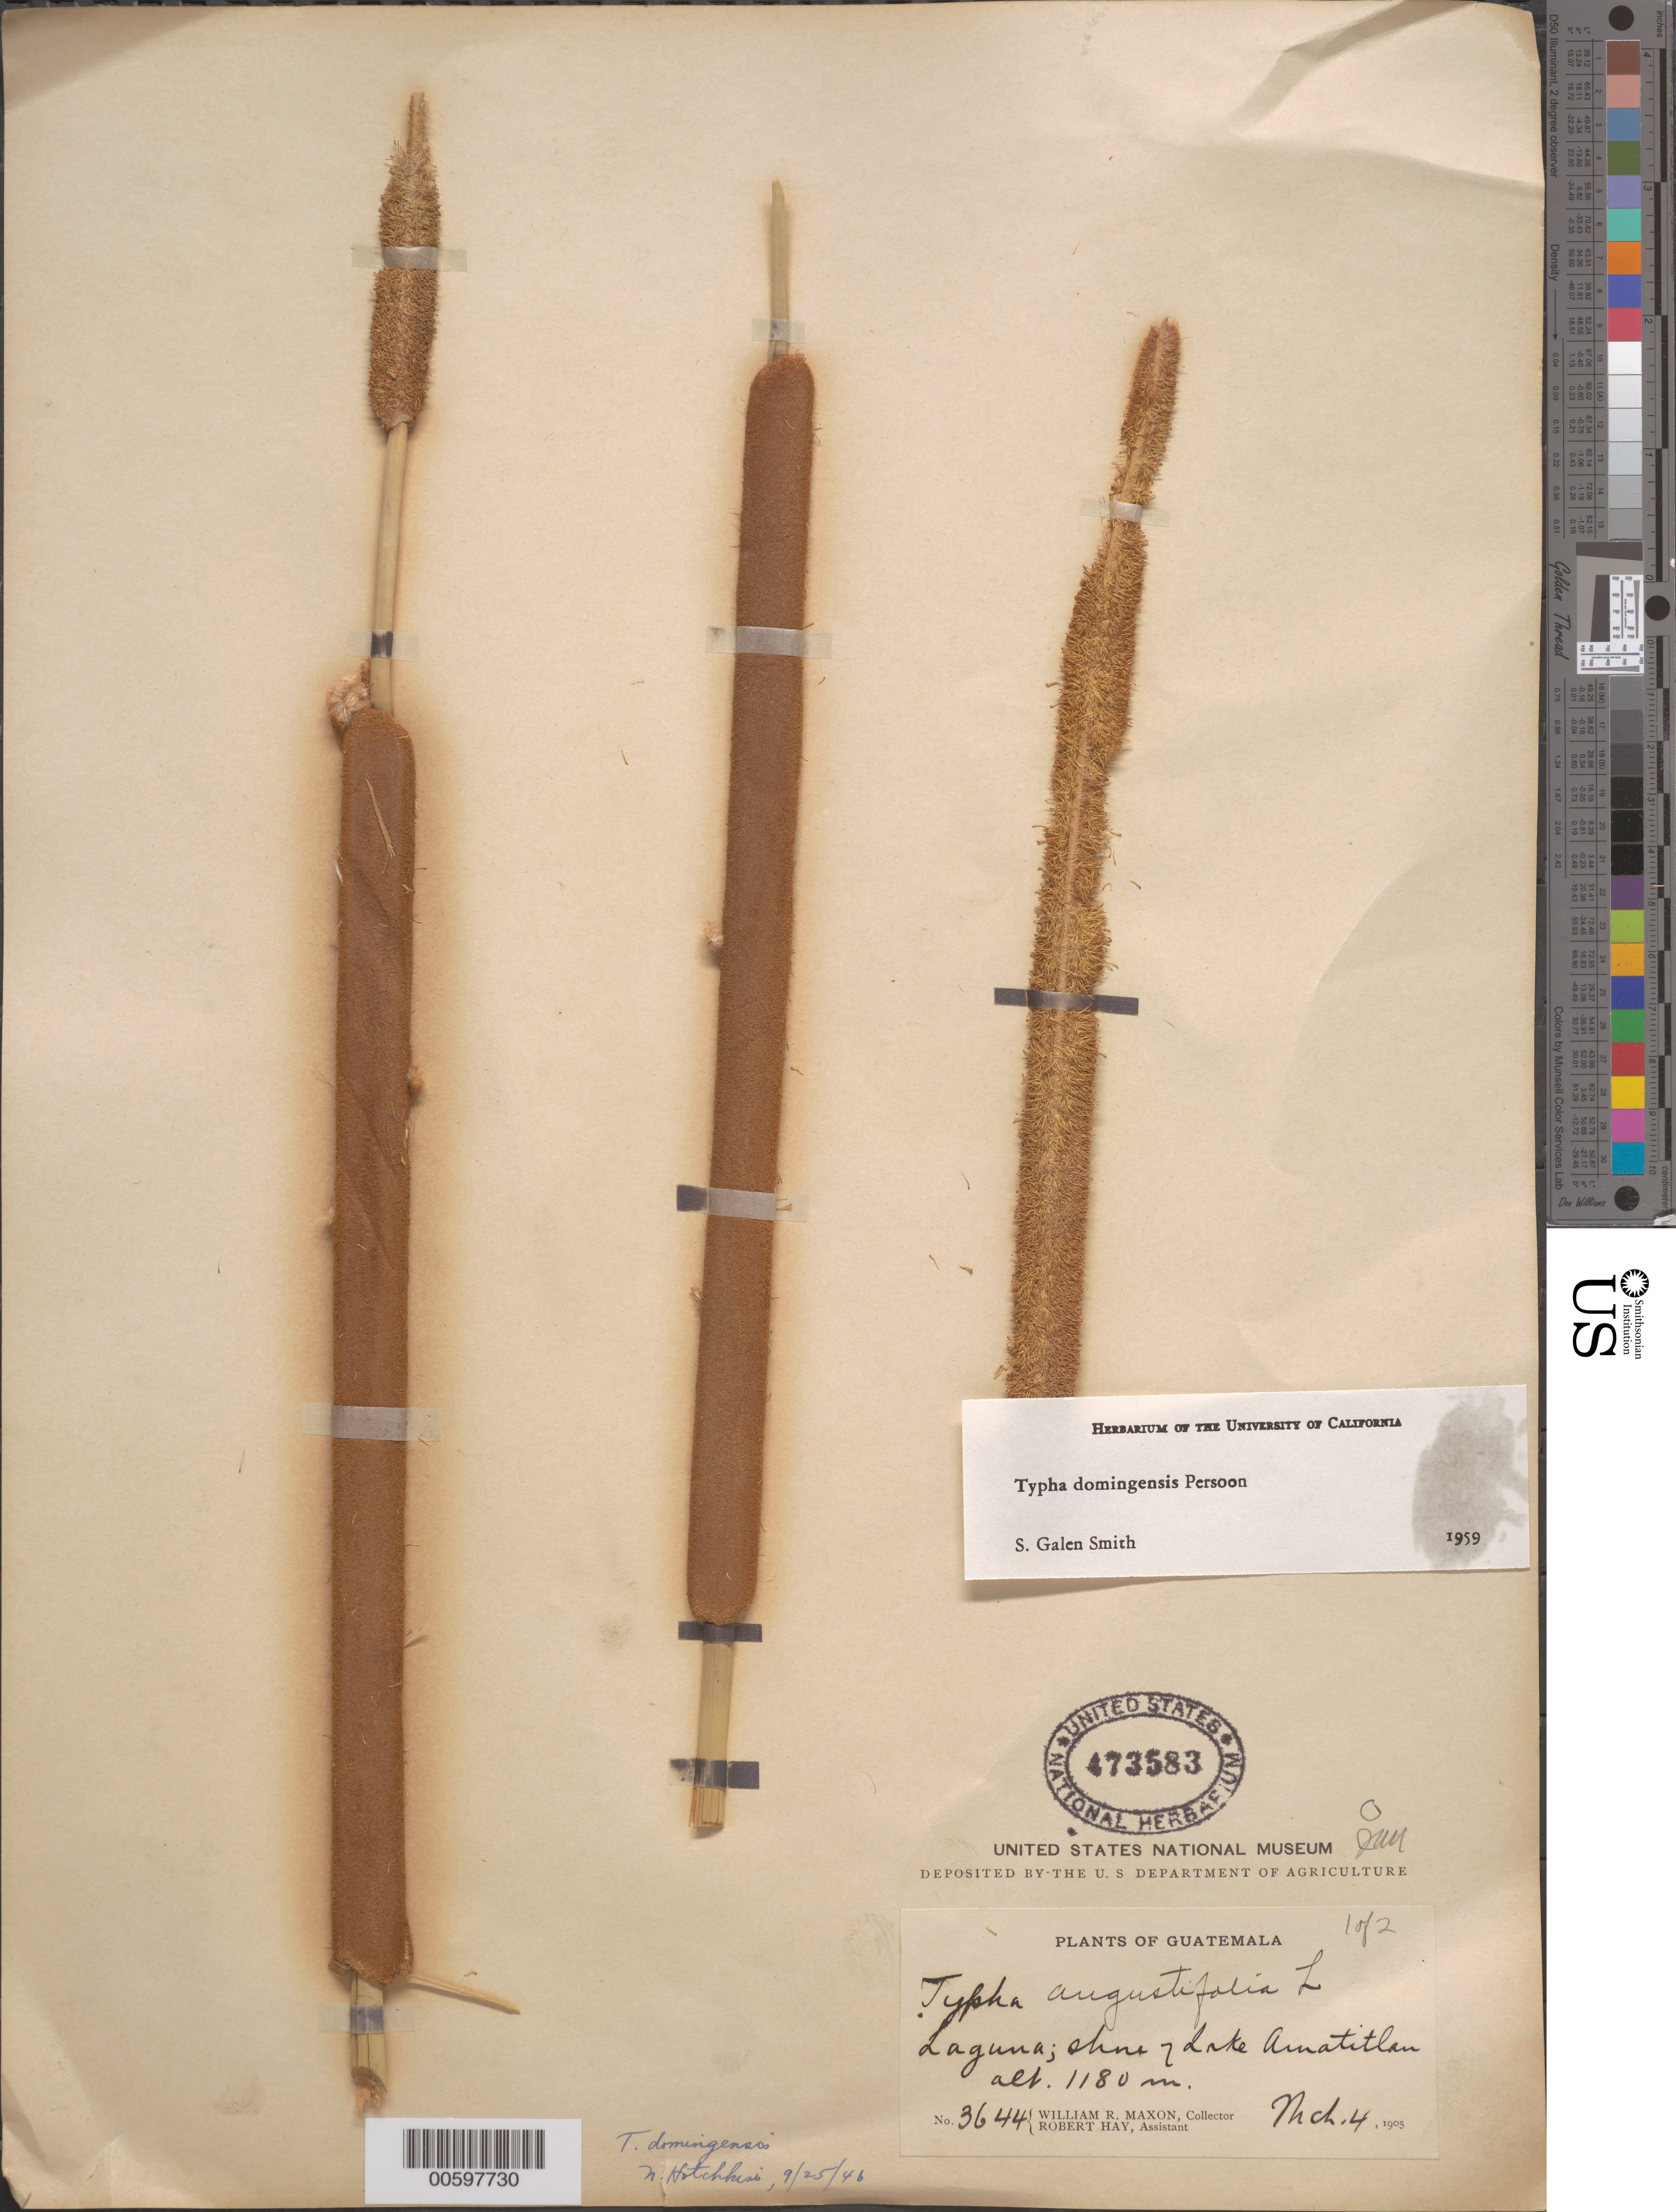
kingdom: Plantae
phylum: Tracheophyta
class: Liliopsida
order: Poales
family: Typhaceae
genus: Typha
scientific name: Typha domingensis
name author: Pers.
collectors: W. R. Maxon & R. H. Hay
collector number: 3644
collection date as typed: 04 Mar 1905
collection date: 1905-03-04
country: Guatemala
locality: Amatitlán Lake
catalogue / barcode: US 473583